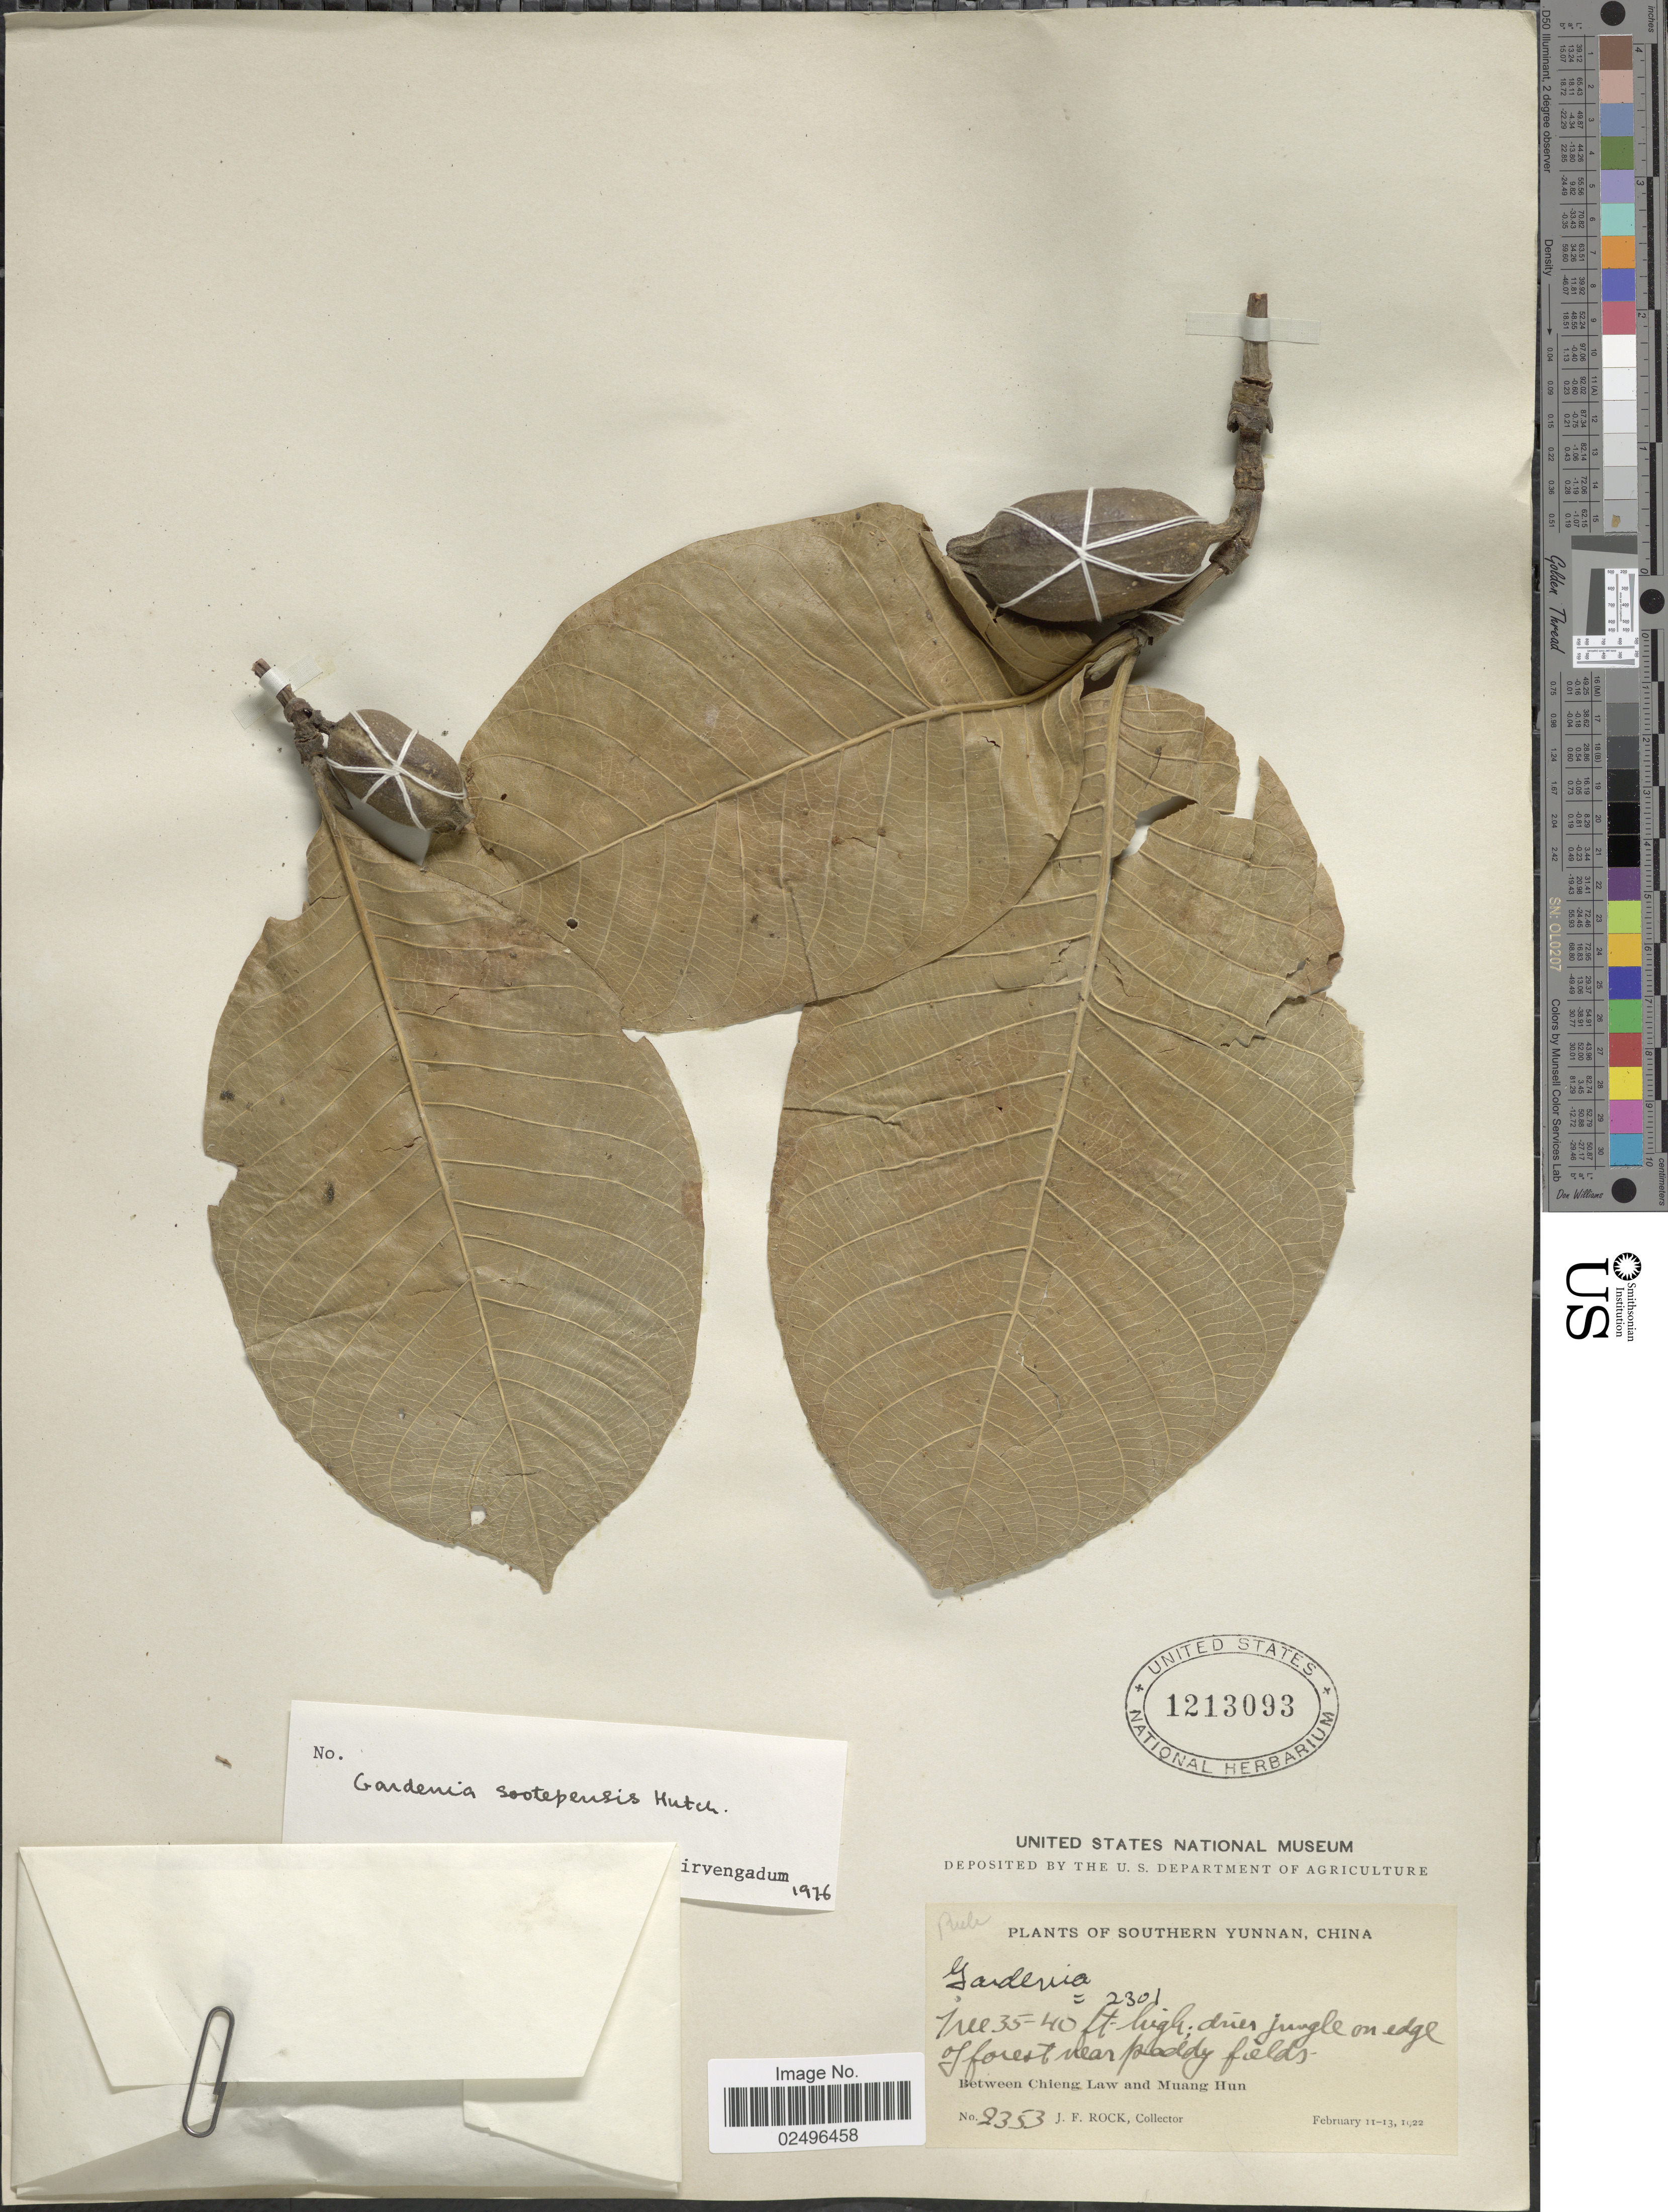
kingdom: Plantae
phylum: Tracheophyta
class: Magnoliopsida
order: Gentianales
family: Rubiaceae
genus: Gardenia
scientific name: Gardenia sootepensis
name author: Hutch.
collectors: J. Rock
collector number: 2353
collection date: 1922-02-11/1922-02-13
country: China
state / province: Yunnan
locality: Southern Yunnan, China, Between Chieng Law and Muang Hun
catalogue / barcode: US 1213093